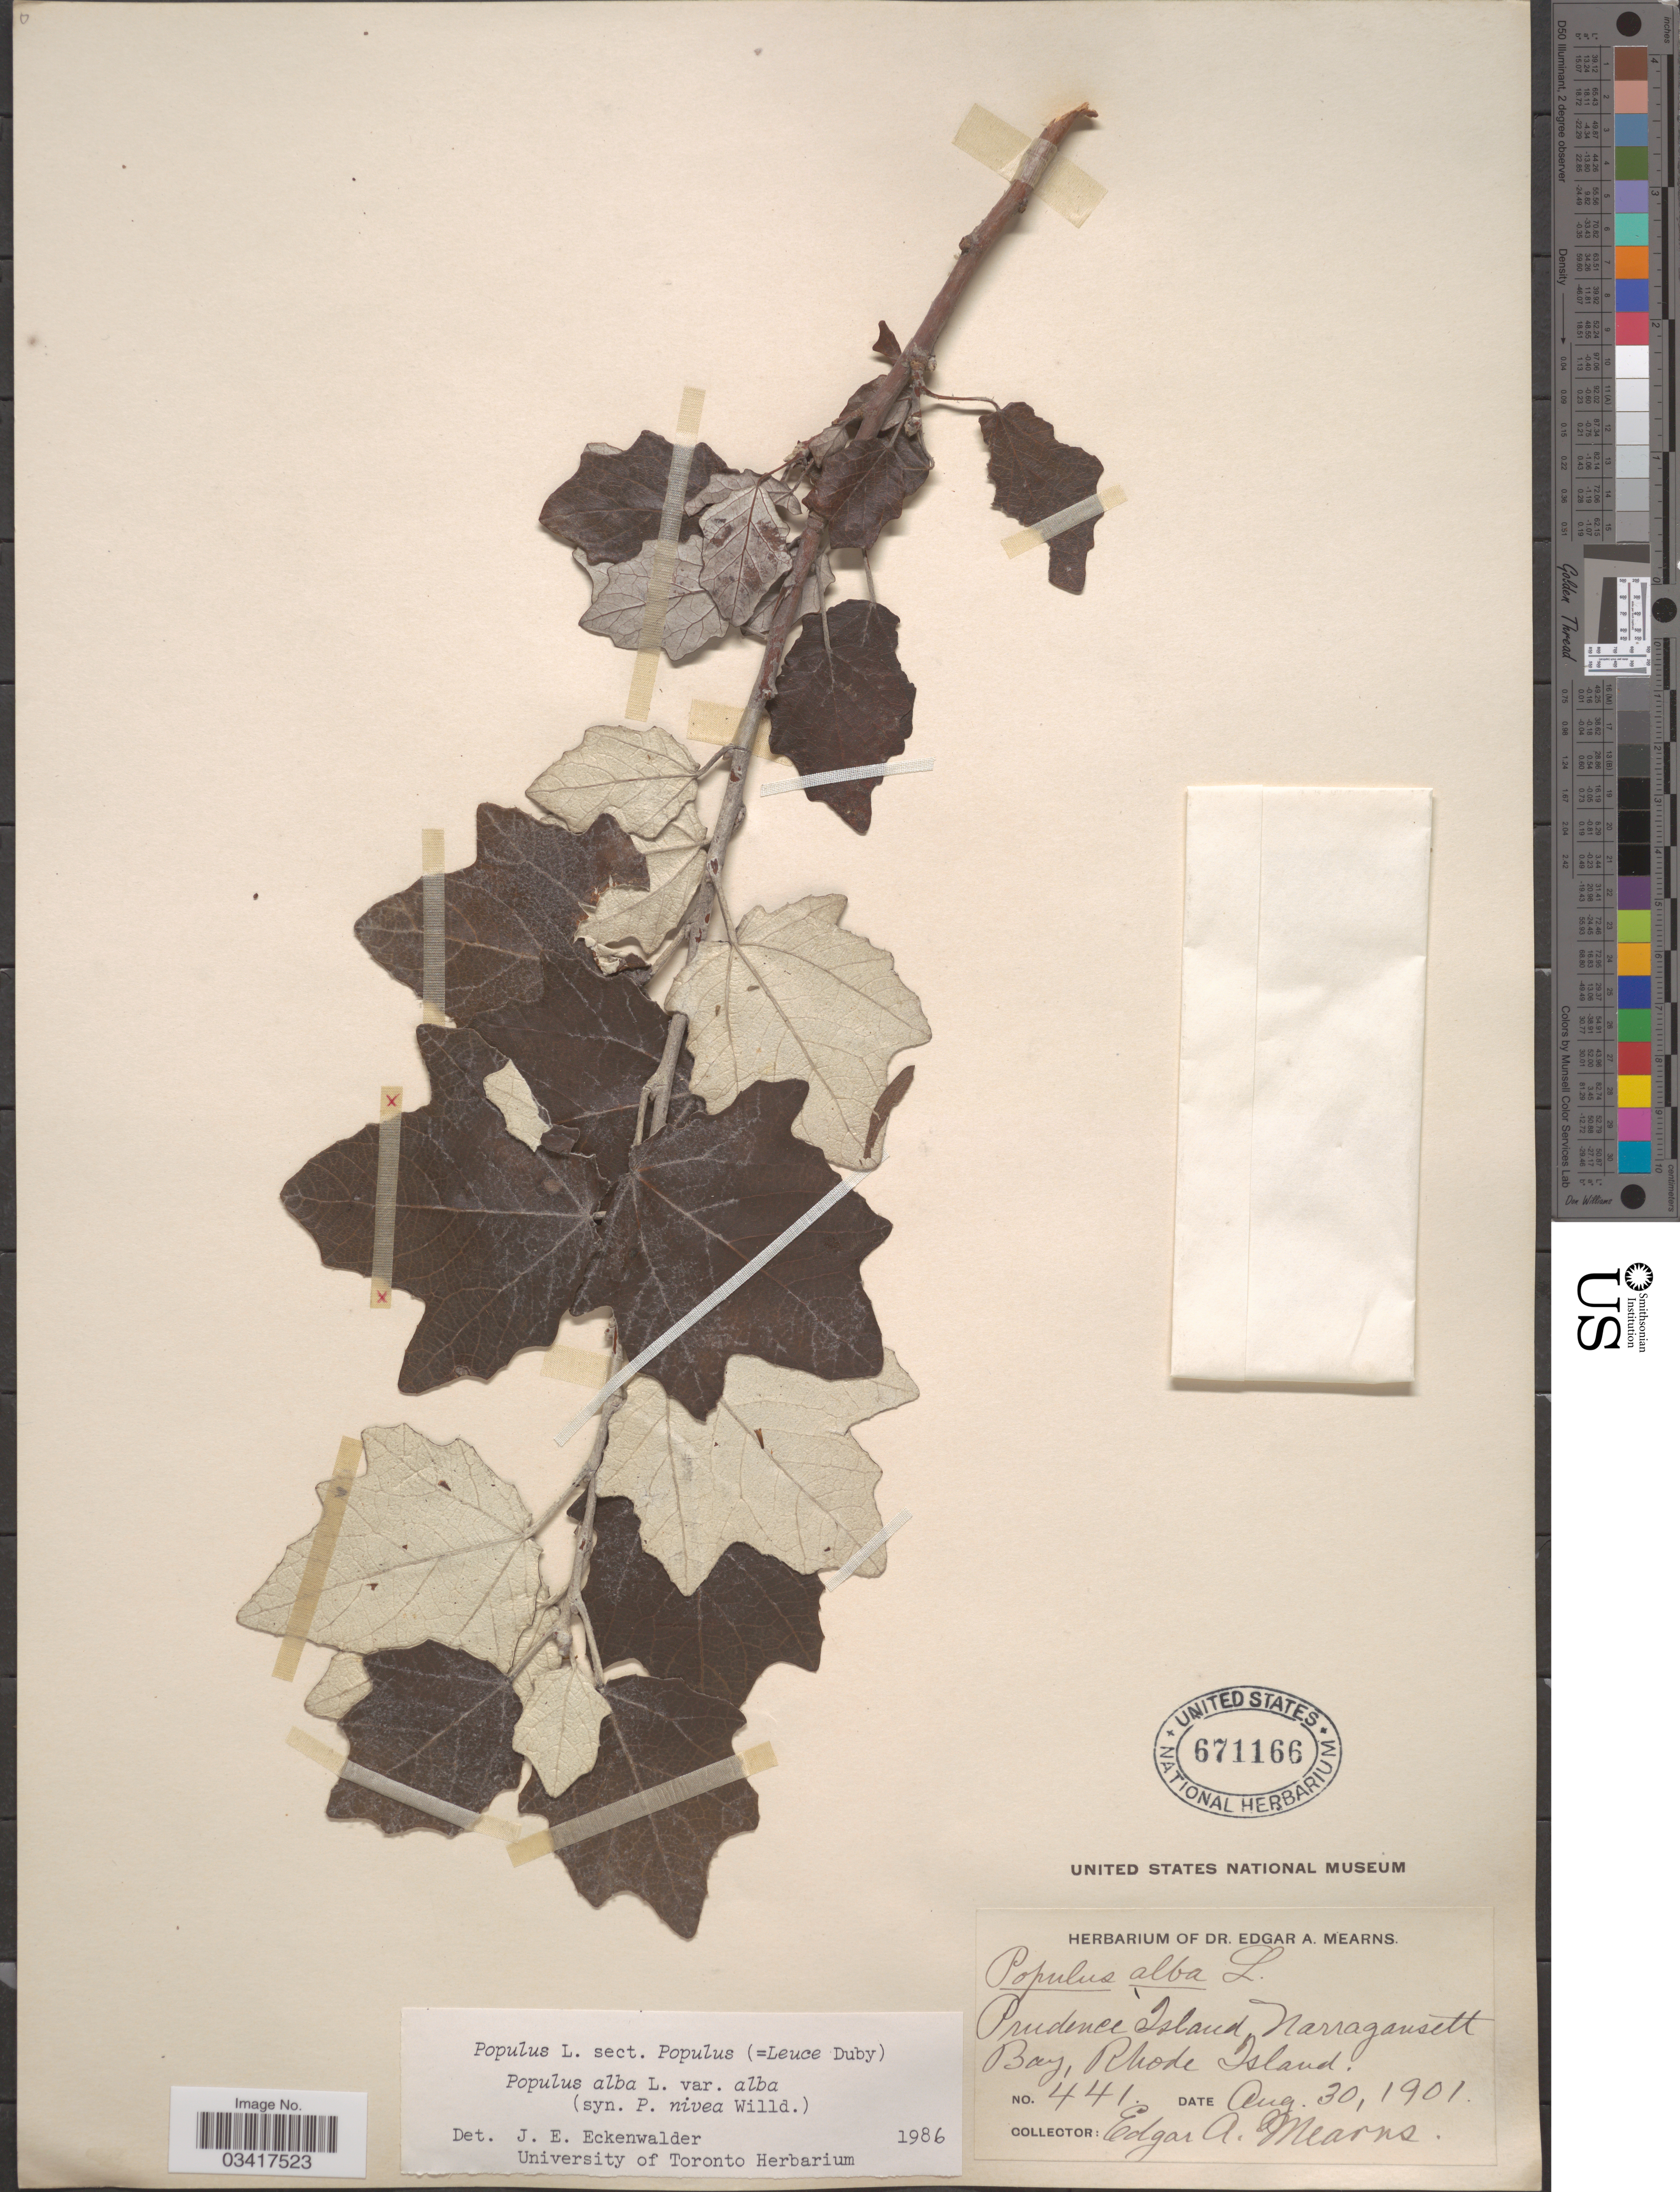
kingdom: Plantae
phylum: Tracheophyta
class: Magnoliopsida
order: Malpighiales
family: Salicaceae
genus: Populus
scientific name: Populus alba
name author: L.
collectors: E. A. Mearns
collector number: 441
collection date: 1901-08-30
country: United States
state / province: Rhode Island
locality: Prudence Island, Narragansett Bay, Rhode Island.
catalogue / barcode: US 671166